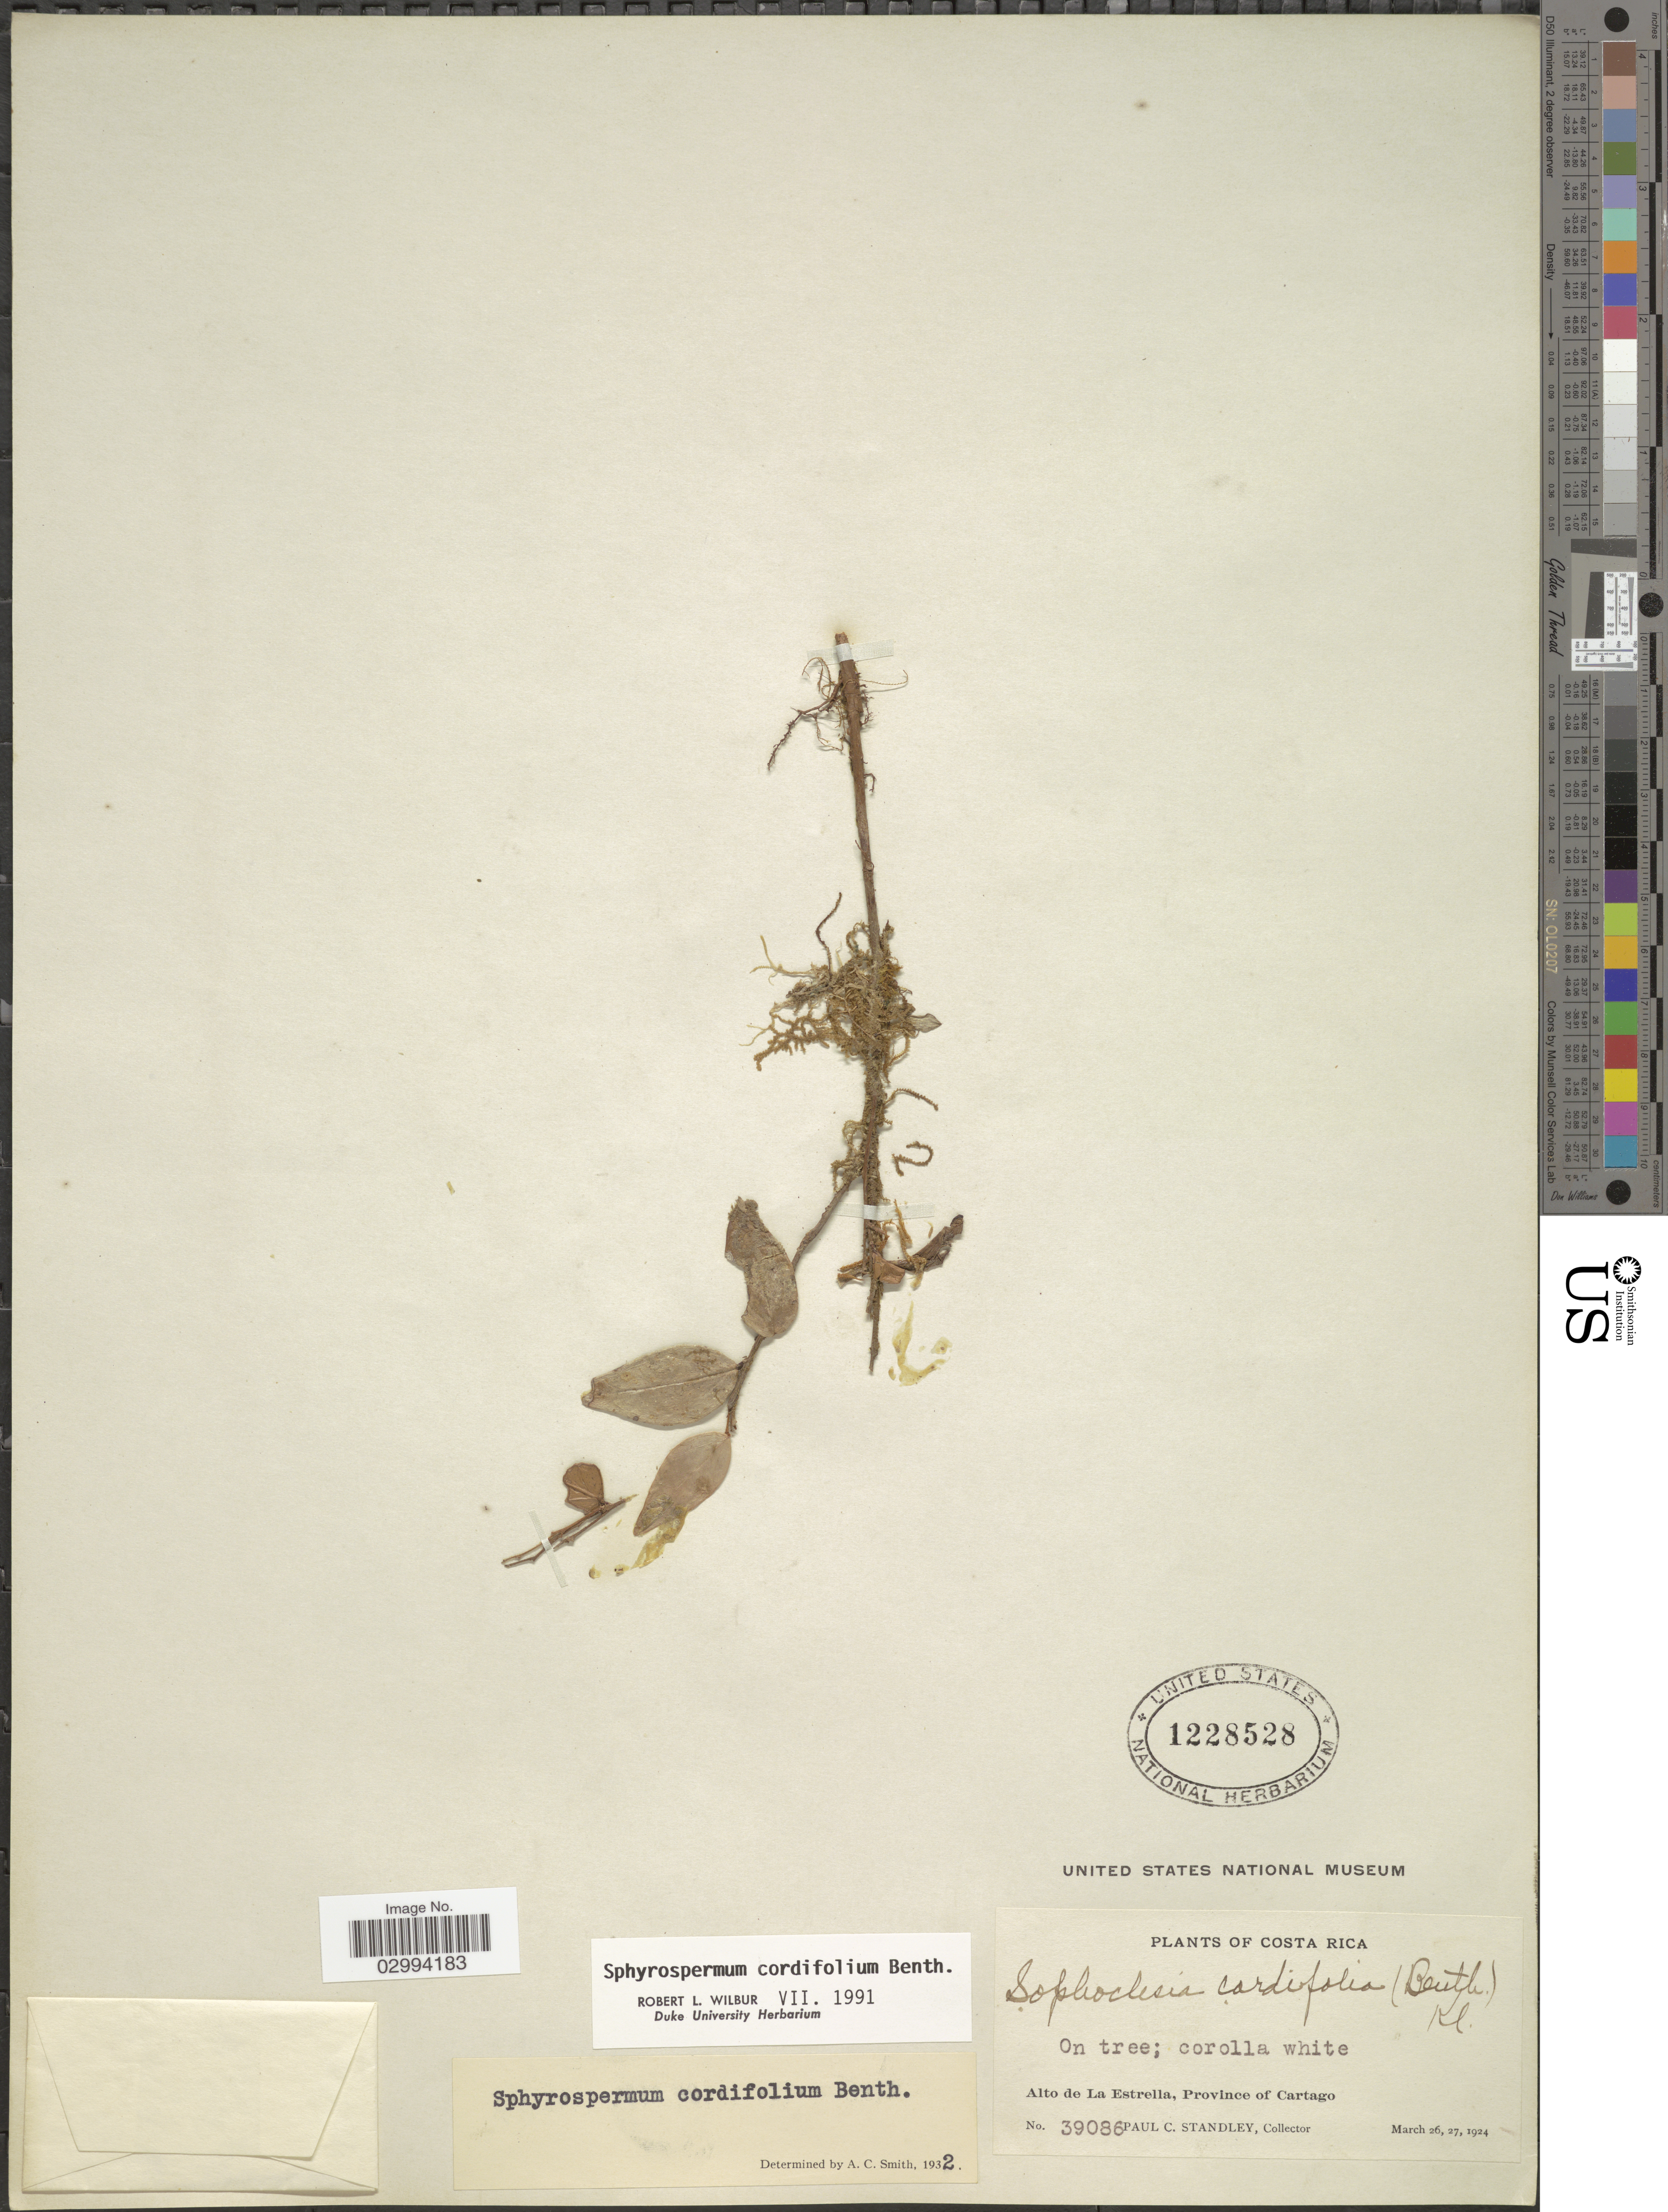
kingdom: Plantae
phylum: Tracheophyta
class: Magnoliopsida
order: Ericales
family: Ericaceae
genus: Sphyrospermum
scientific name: Sphyrospermum cordifolium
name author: Benth.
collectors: P. C. Standley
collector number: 39086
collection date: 1924-03-26/1924-03-27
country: Costa Rica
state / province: Cartago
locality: Alto de La Estrella.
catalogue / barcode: US 1228528